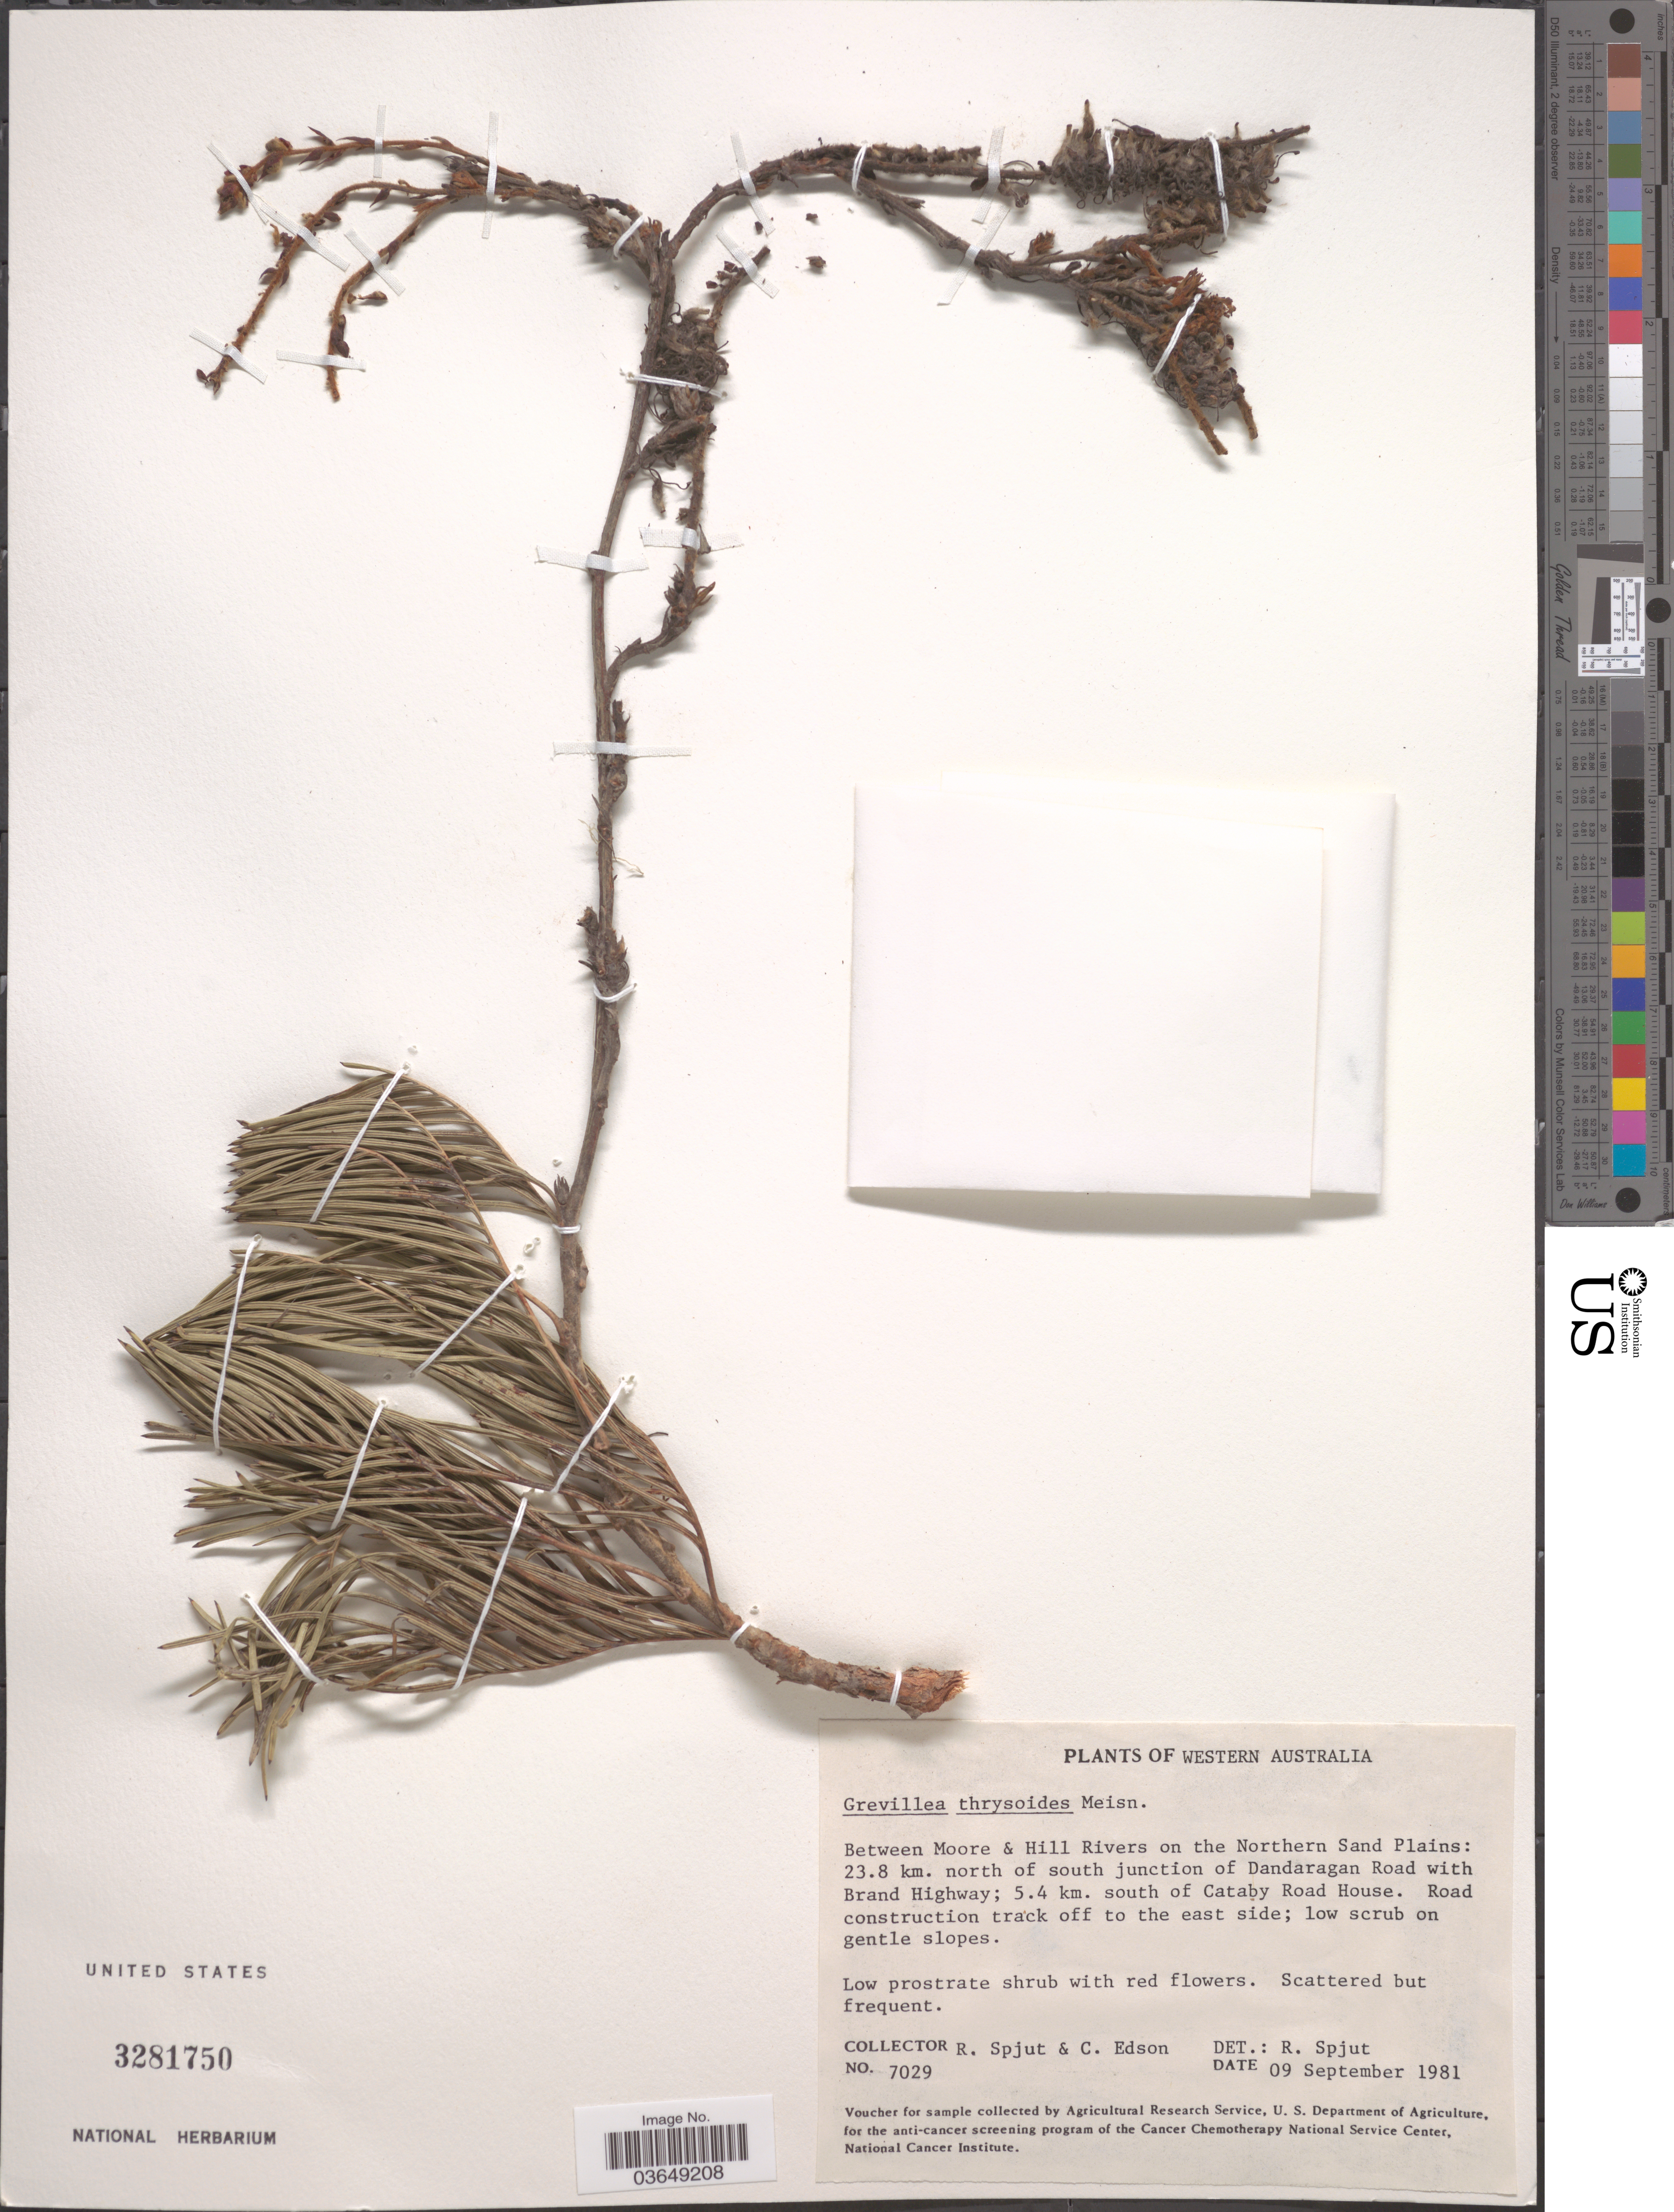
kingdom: Plantae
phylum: Tracheophyta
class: Magnoliopsida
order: Proteales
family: Proteaceae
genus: Grevillea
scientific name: Grevillea thyrsoides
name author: Meisn.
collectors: R. Spjut & C. Edson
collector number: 7029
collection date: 1981-09-09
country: Australia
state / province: Western Australia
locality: Between Moore & Hill rivers on the Northern Sand Plains: 23.8 km. north of south junction of Dandaragan Road with Brand Highway; 5.4 km. south of Cataby Road House. Road construction track off to the east side.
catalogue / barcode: US 3281750